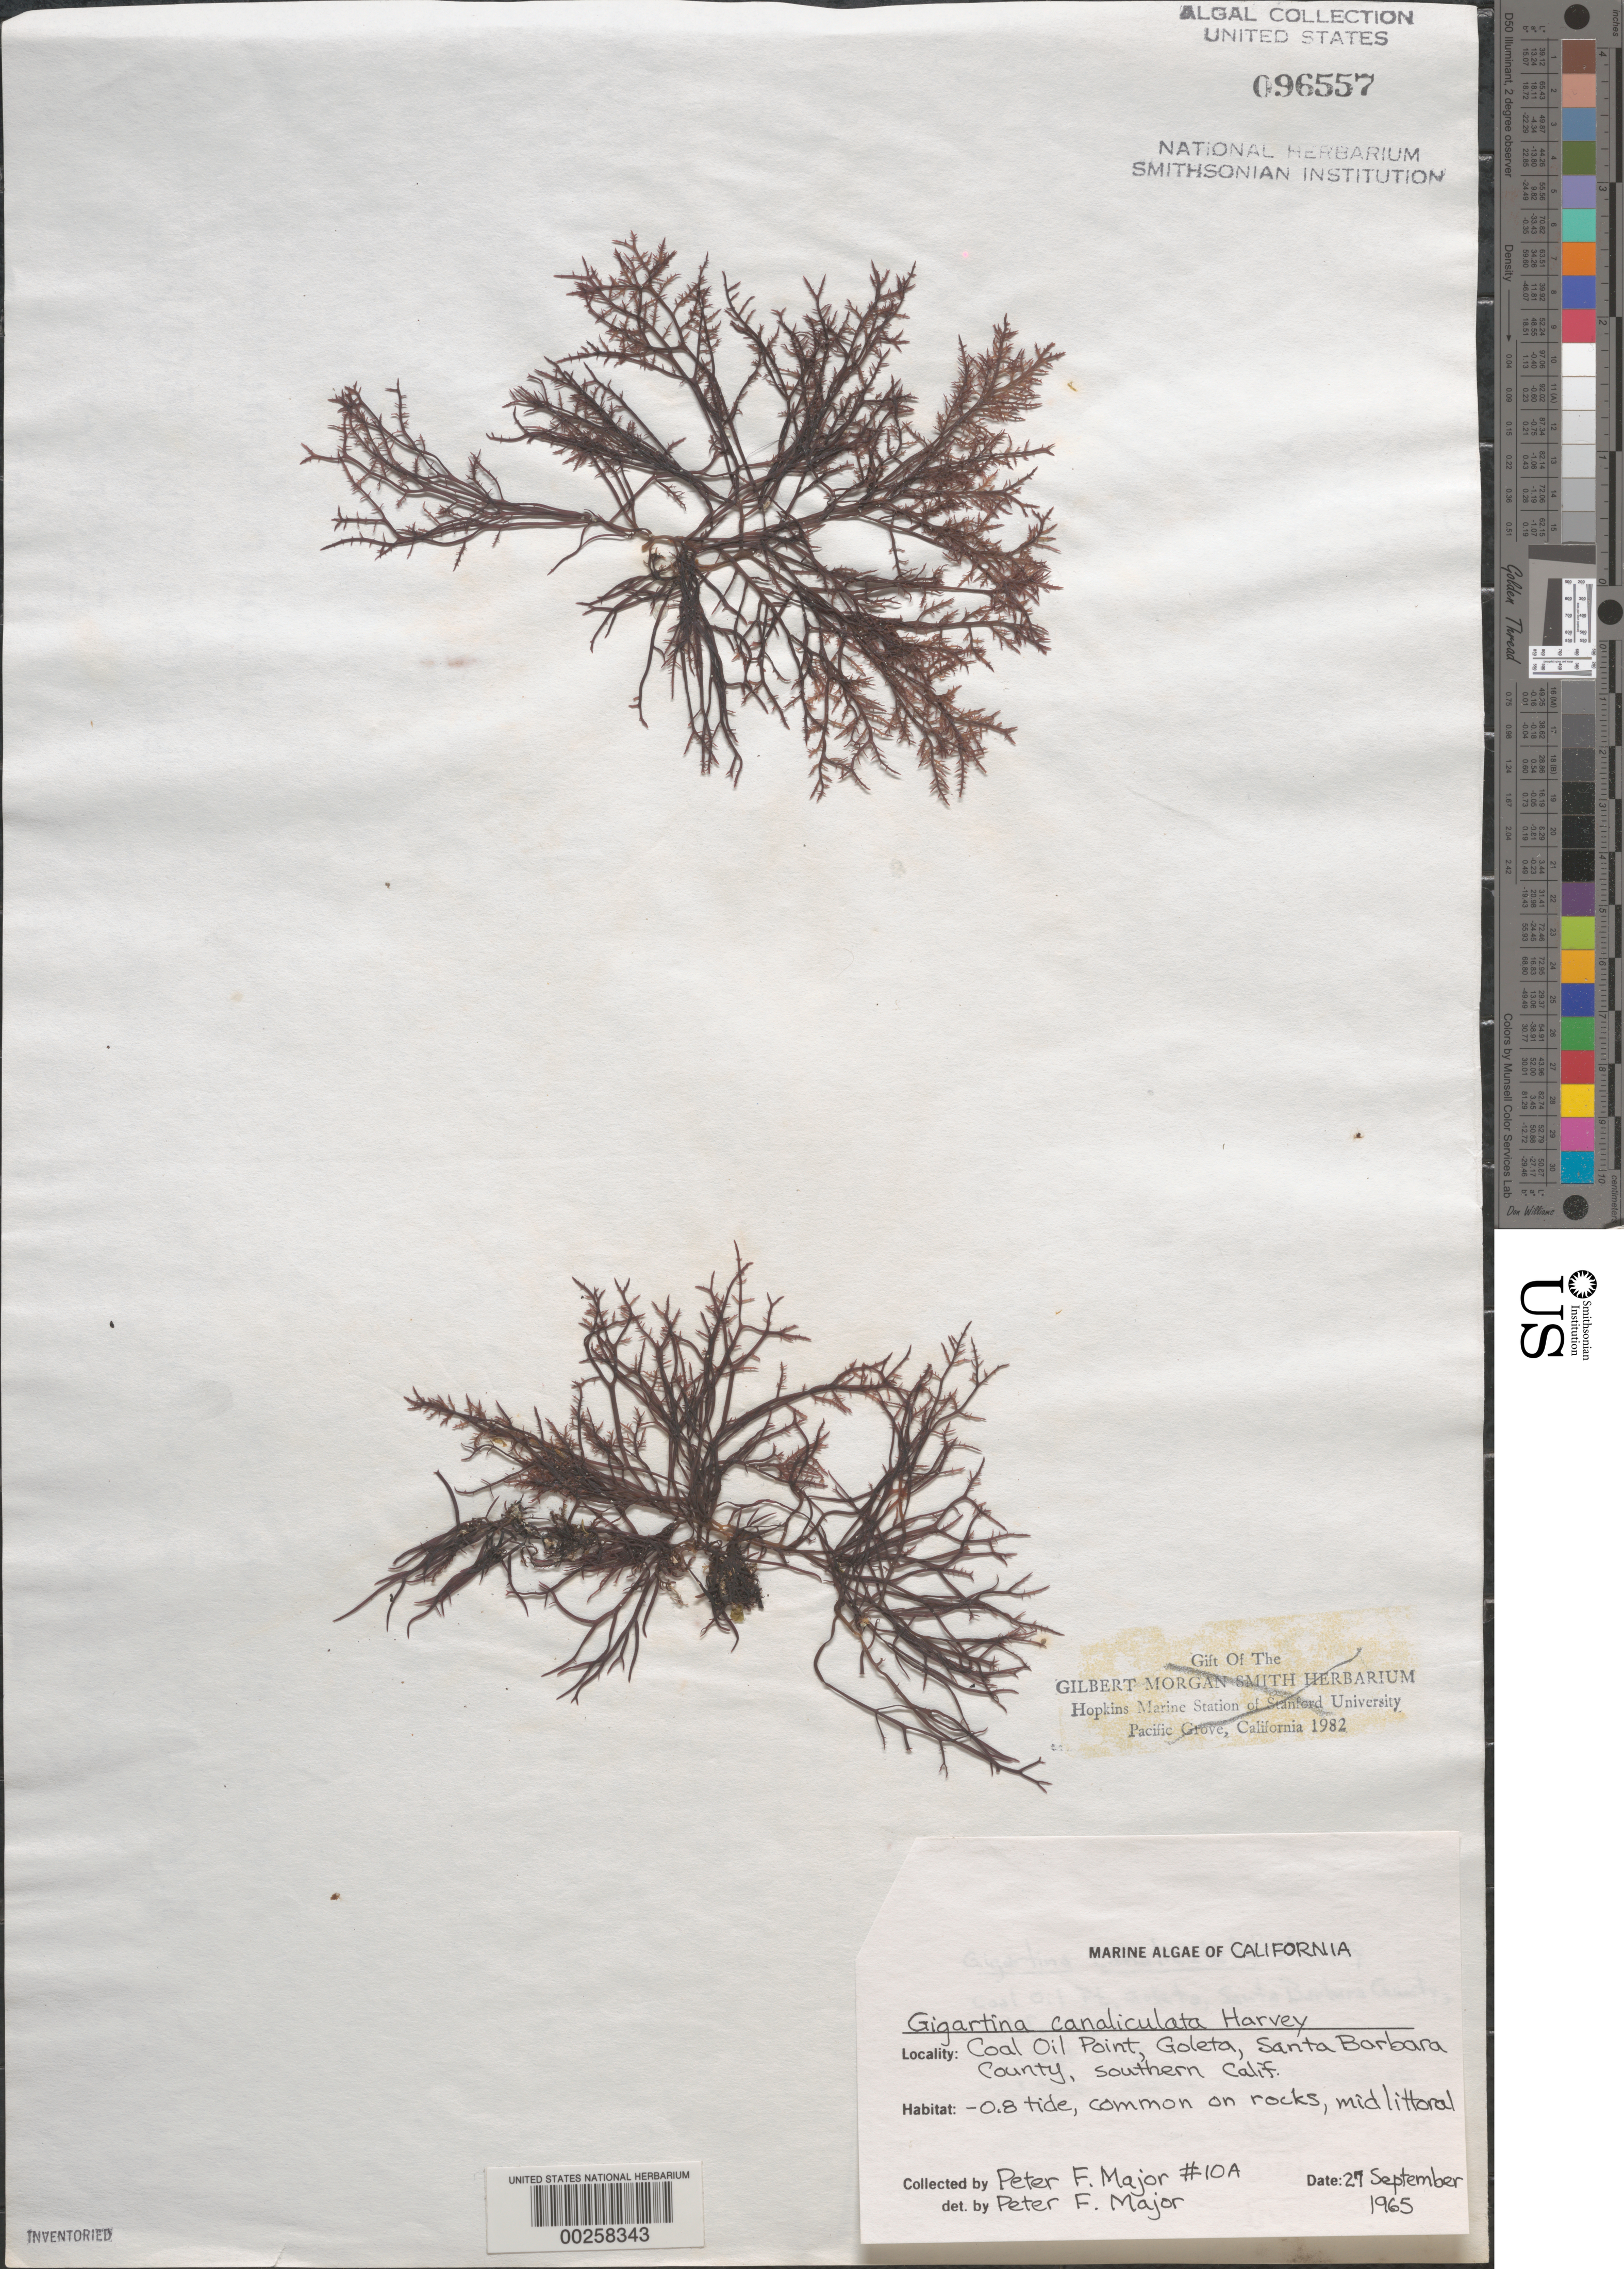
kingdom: Plantae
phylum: Rhodophyta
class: Florideophyceae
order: Gigartinales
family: Gigartinaceae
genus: Chondracanthus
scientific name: Chondracanthus canaliculatus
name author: (Harv.) Guiry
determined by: Algae name updating Project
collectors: P. Major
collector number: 10a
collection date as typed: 27 Sep 1965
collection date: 1965-09-27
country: United States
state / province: California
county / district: Santa Barbara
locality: Coal Oil Point, Goleta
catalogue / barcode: US 96557